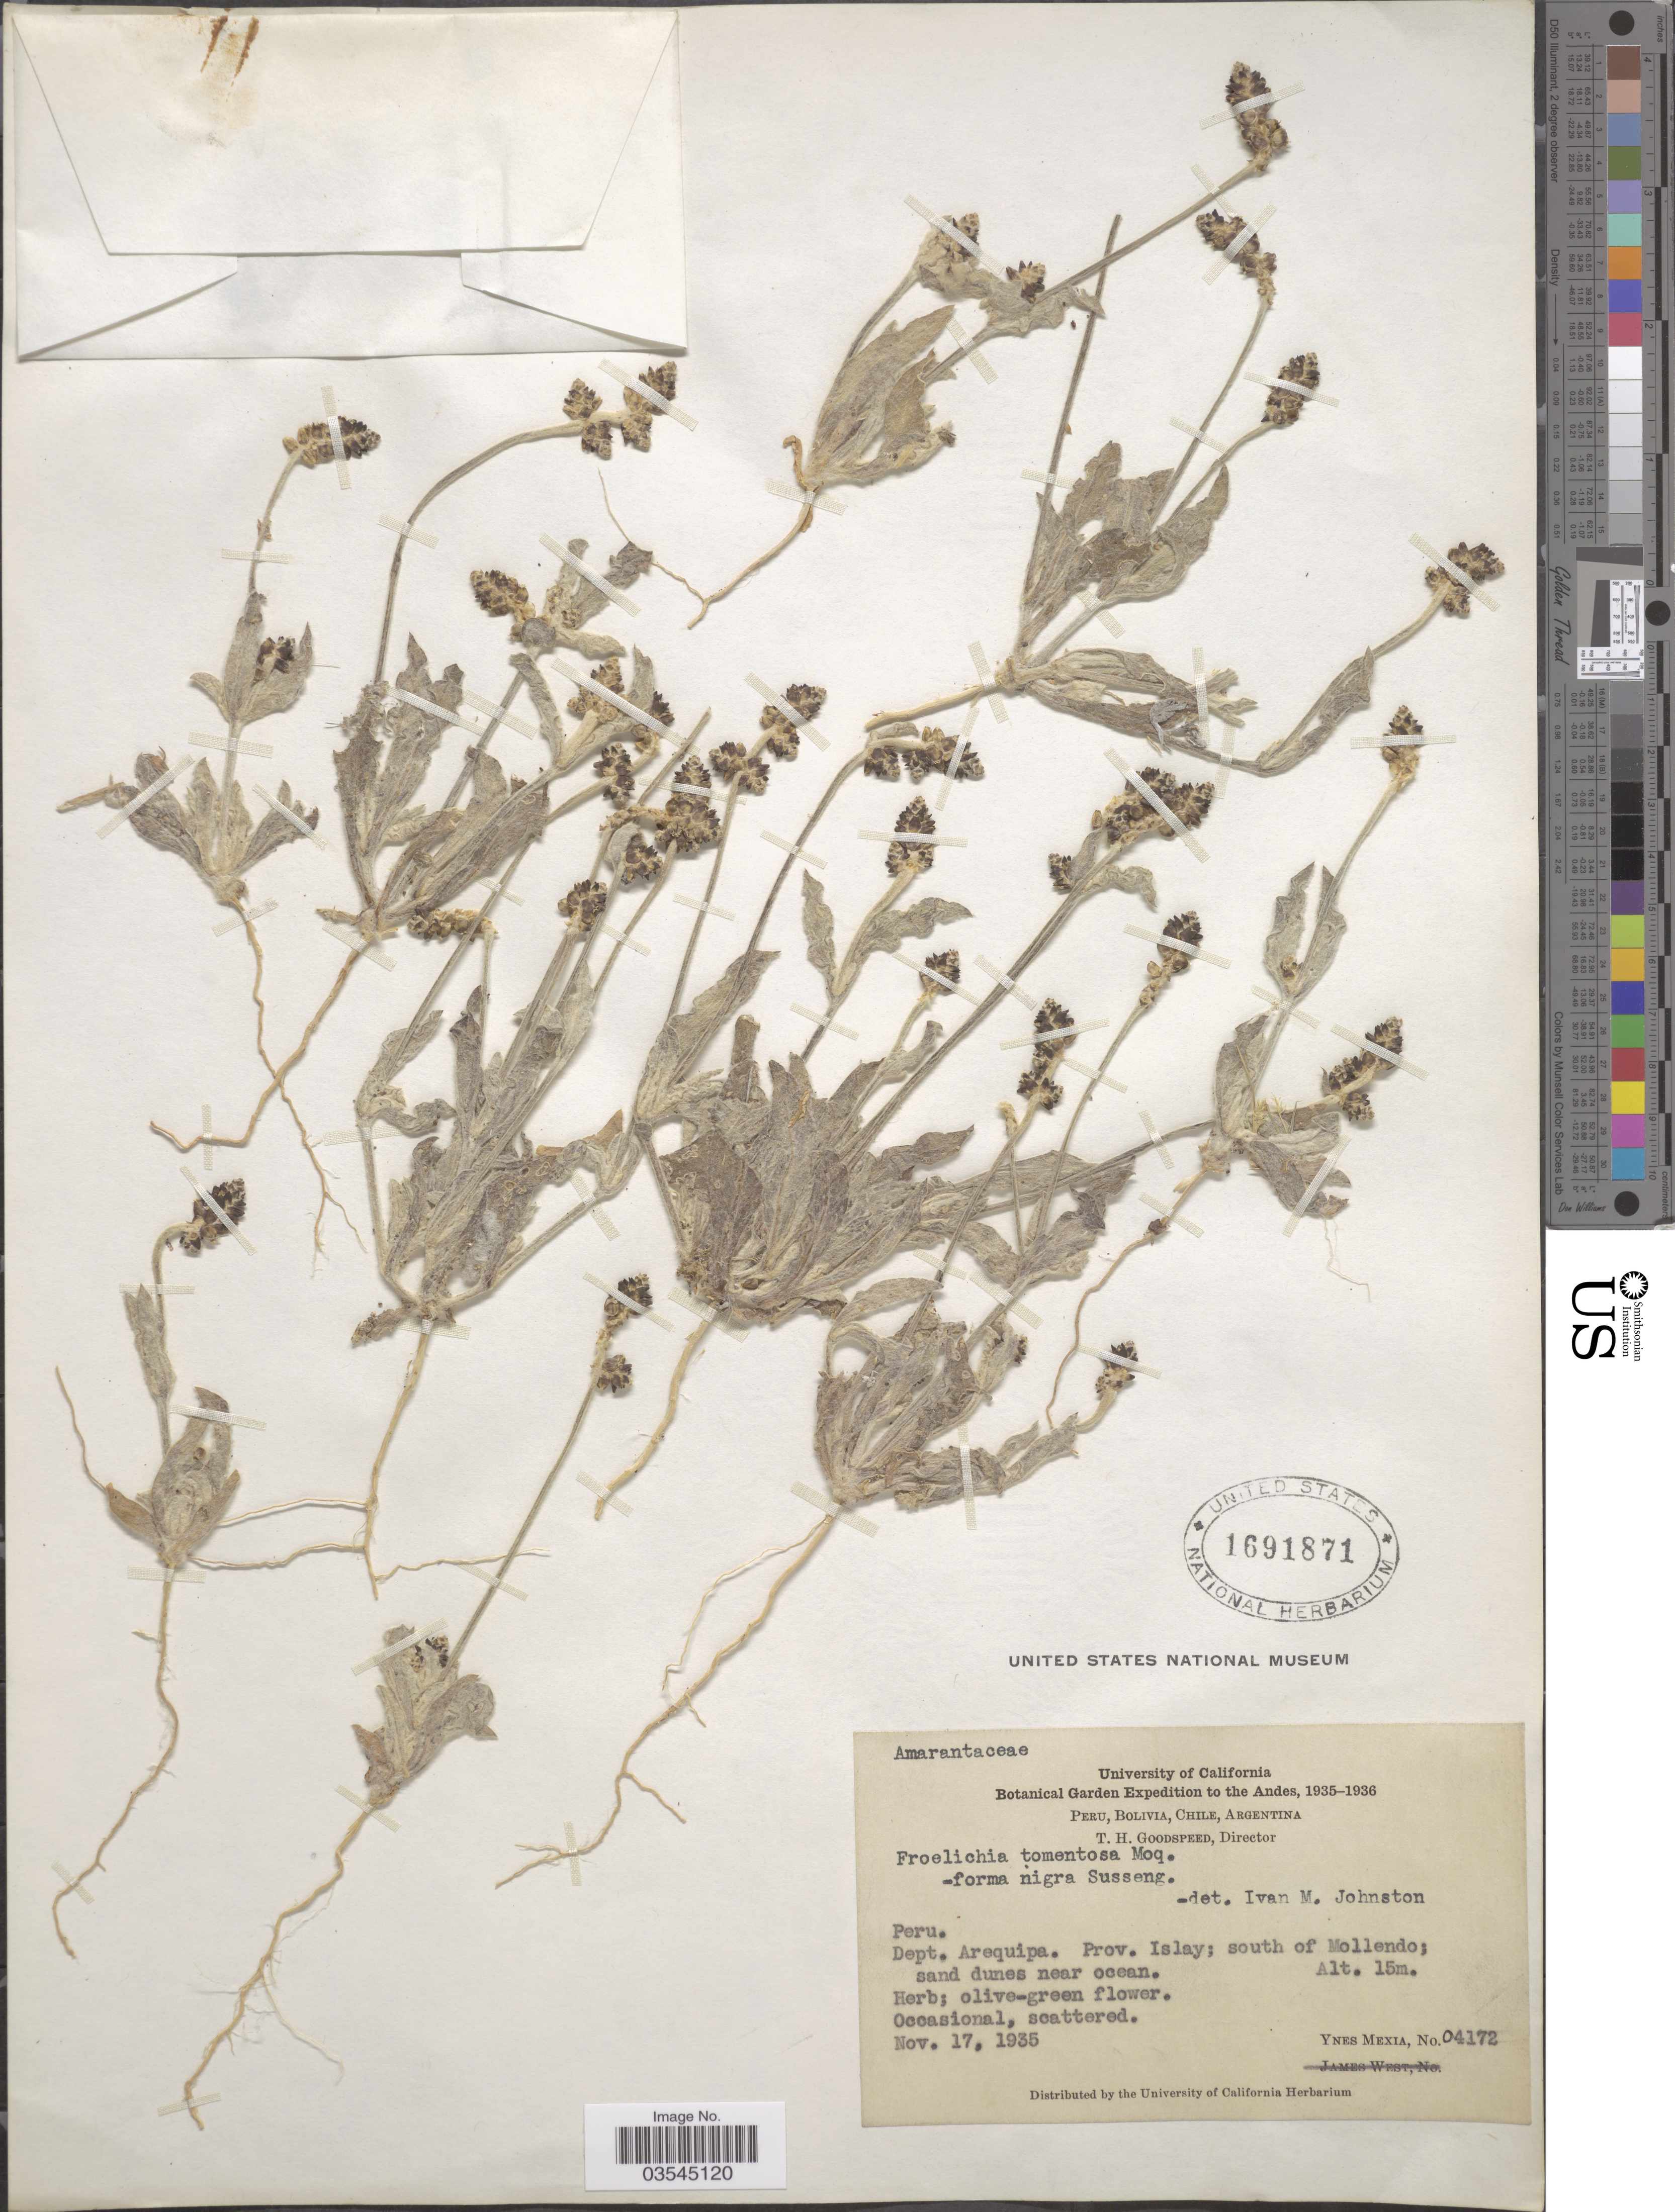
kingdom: Plantae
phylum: Tracheophyta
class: Magnoliopsida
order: Caryophyllales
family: Amaranthaceae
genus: Froelichia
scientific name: Froelichia tomentosa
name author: (Mart.) Moq.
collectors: Y. Mexia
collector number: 04172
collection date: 1935-11-17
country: Peru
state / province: Arequipa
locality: Andes. Dept. Arequipa. Prov. Islay; south of Mollendo.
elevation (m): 15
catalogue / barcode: US 1691871